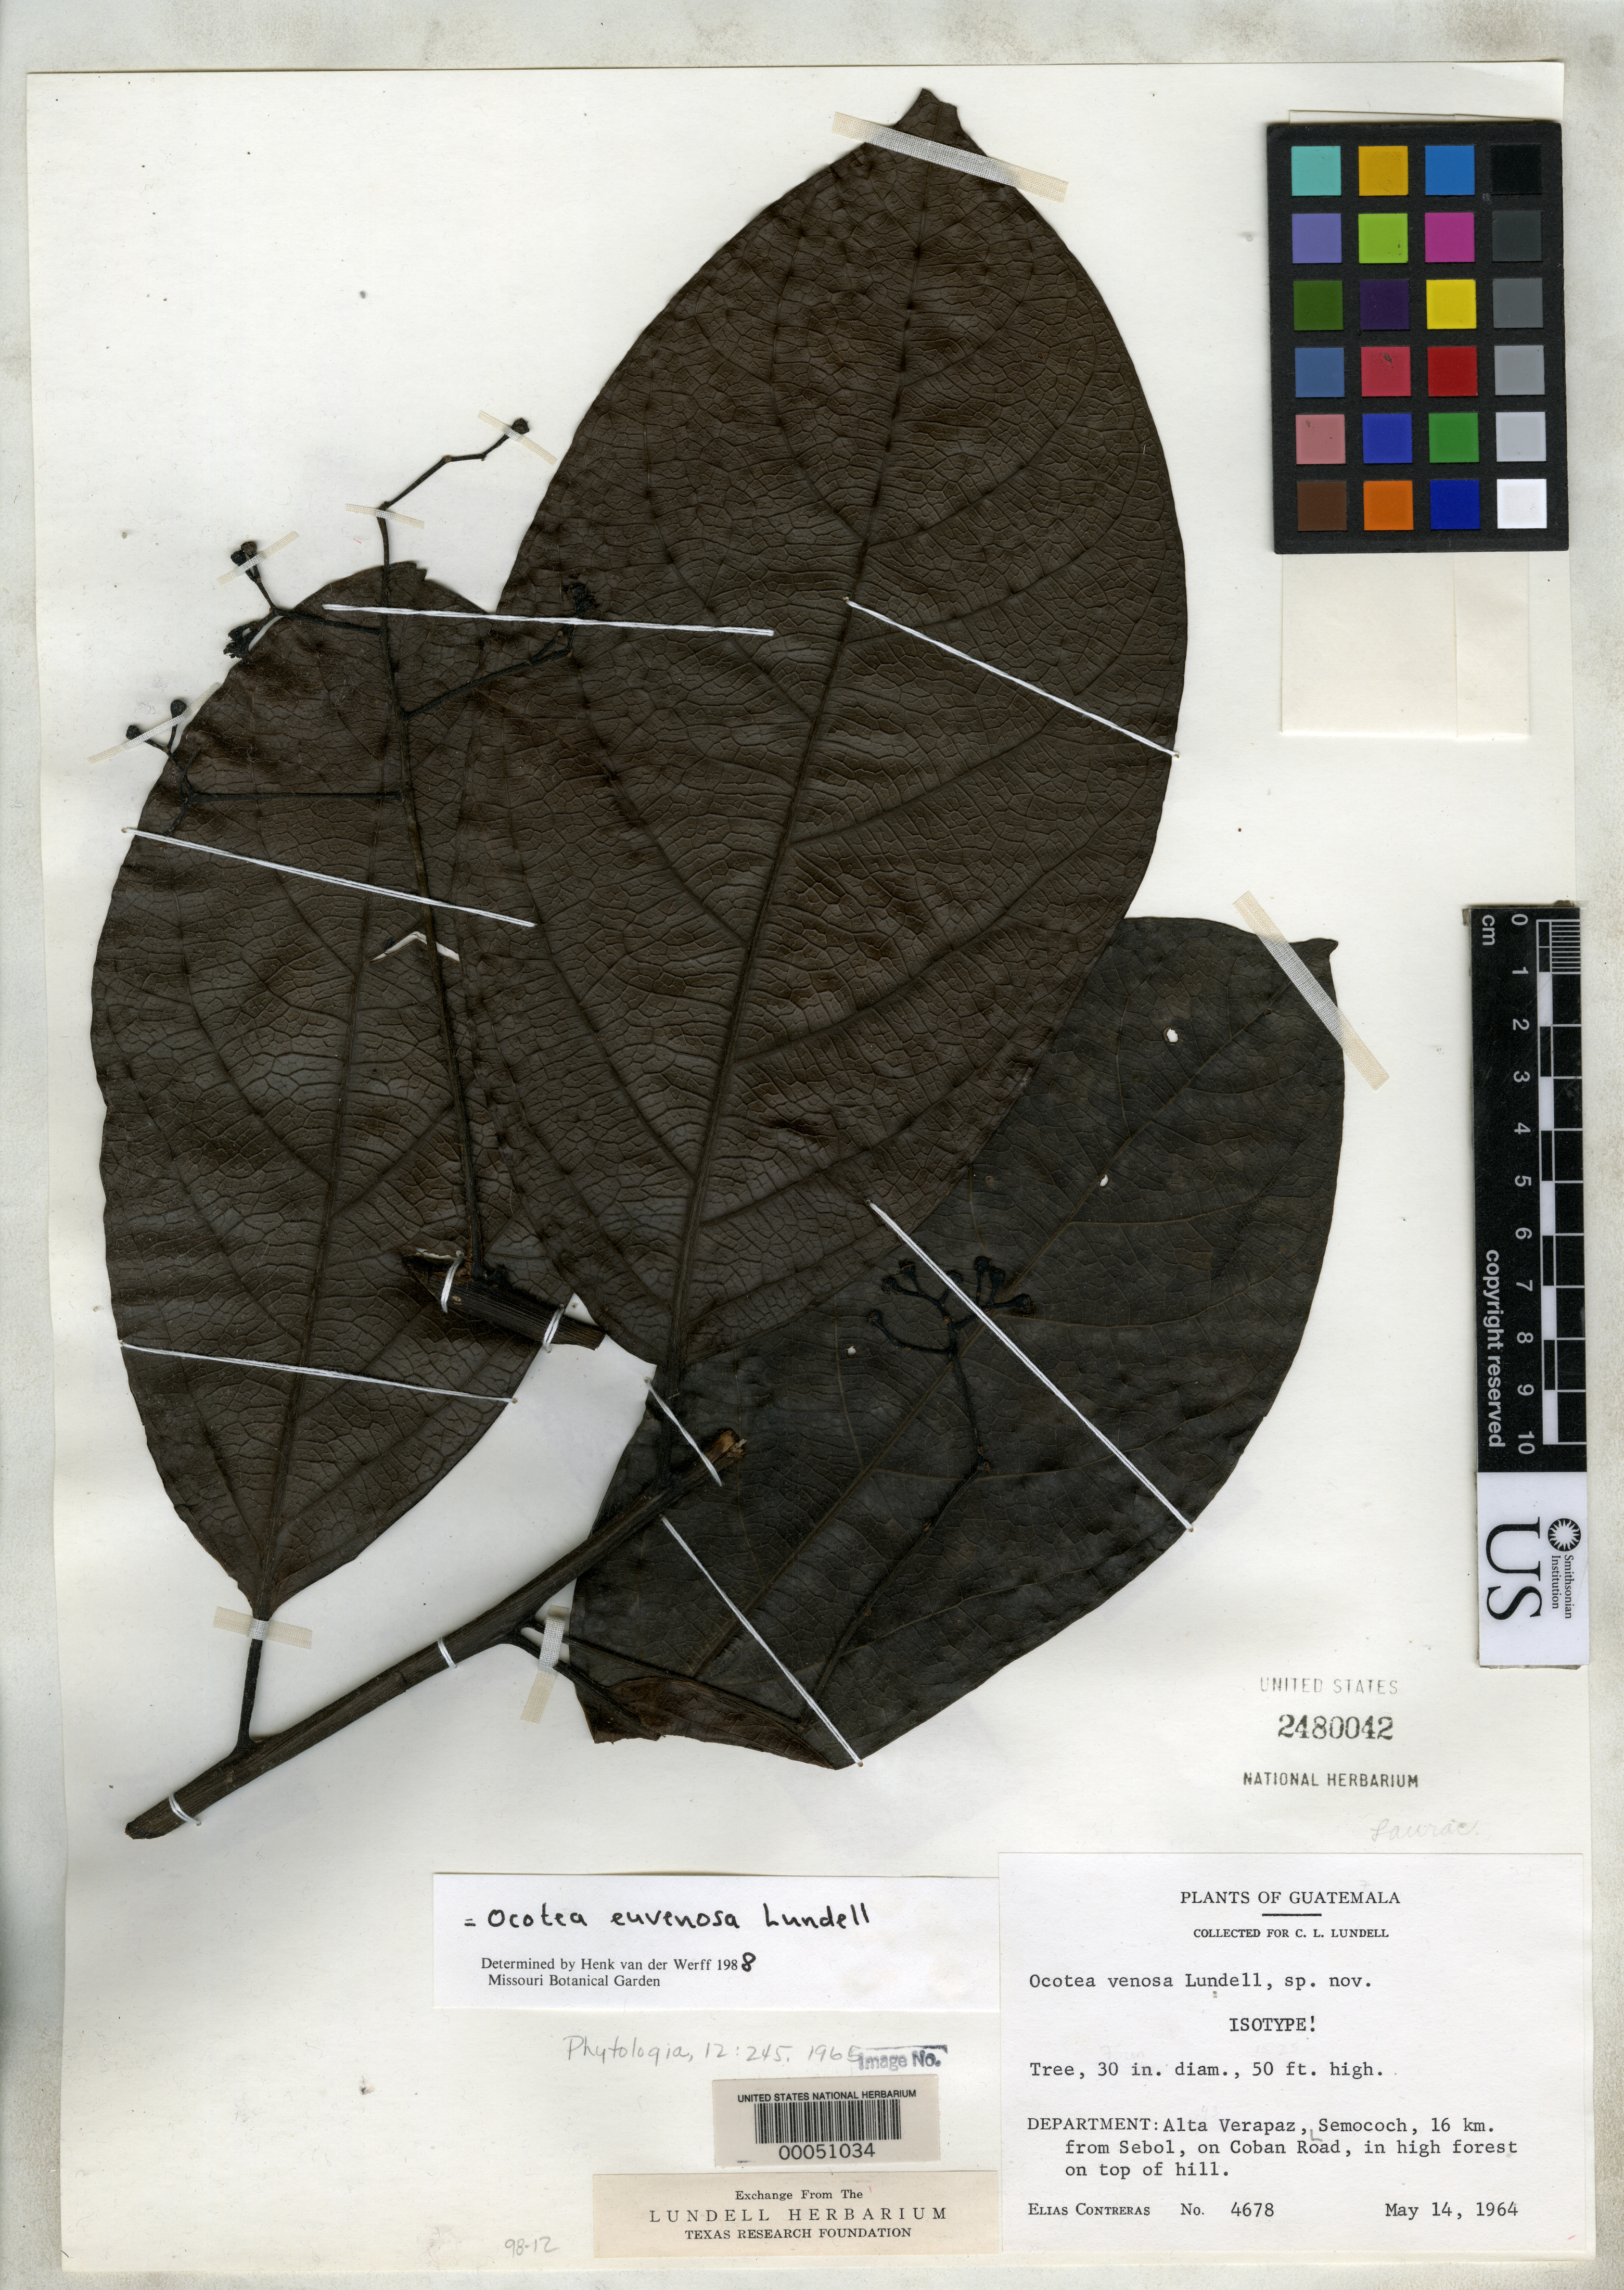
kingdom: Plantae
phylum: Tracheophyta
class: Magnoliopsida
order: Laurales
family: Lauraceae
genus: Ocotea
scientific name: Ocotea venosa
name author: Gleason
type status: Isotype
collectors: E. Contreras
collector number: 4678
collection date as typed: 14 May 1964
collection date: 1964-05-14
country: Guatemala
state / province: Alta Verapaz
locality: Semococh, 16 km from School, on Coban Road.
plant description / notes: Later homonym of Ocotea venosa Gleason (1931).; Also a type of Ocotea euvenosa Lundell, nom. nov.; Replacement name for Ocotea venosa Lundell (1965) non O. venosa Gleason (1931).; Also a type of Ocotea venosa Lundell, nom. illeg.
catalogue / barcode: US 2480042